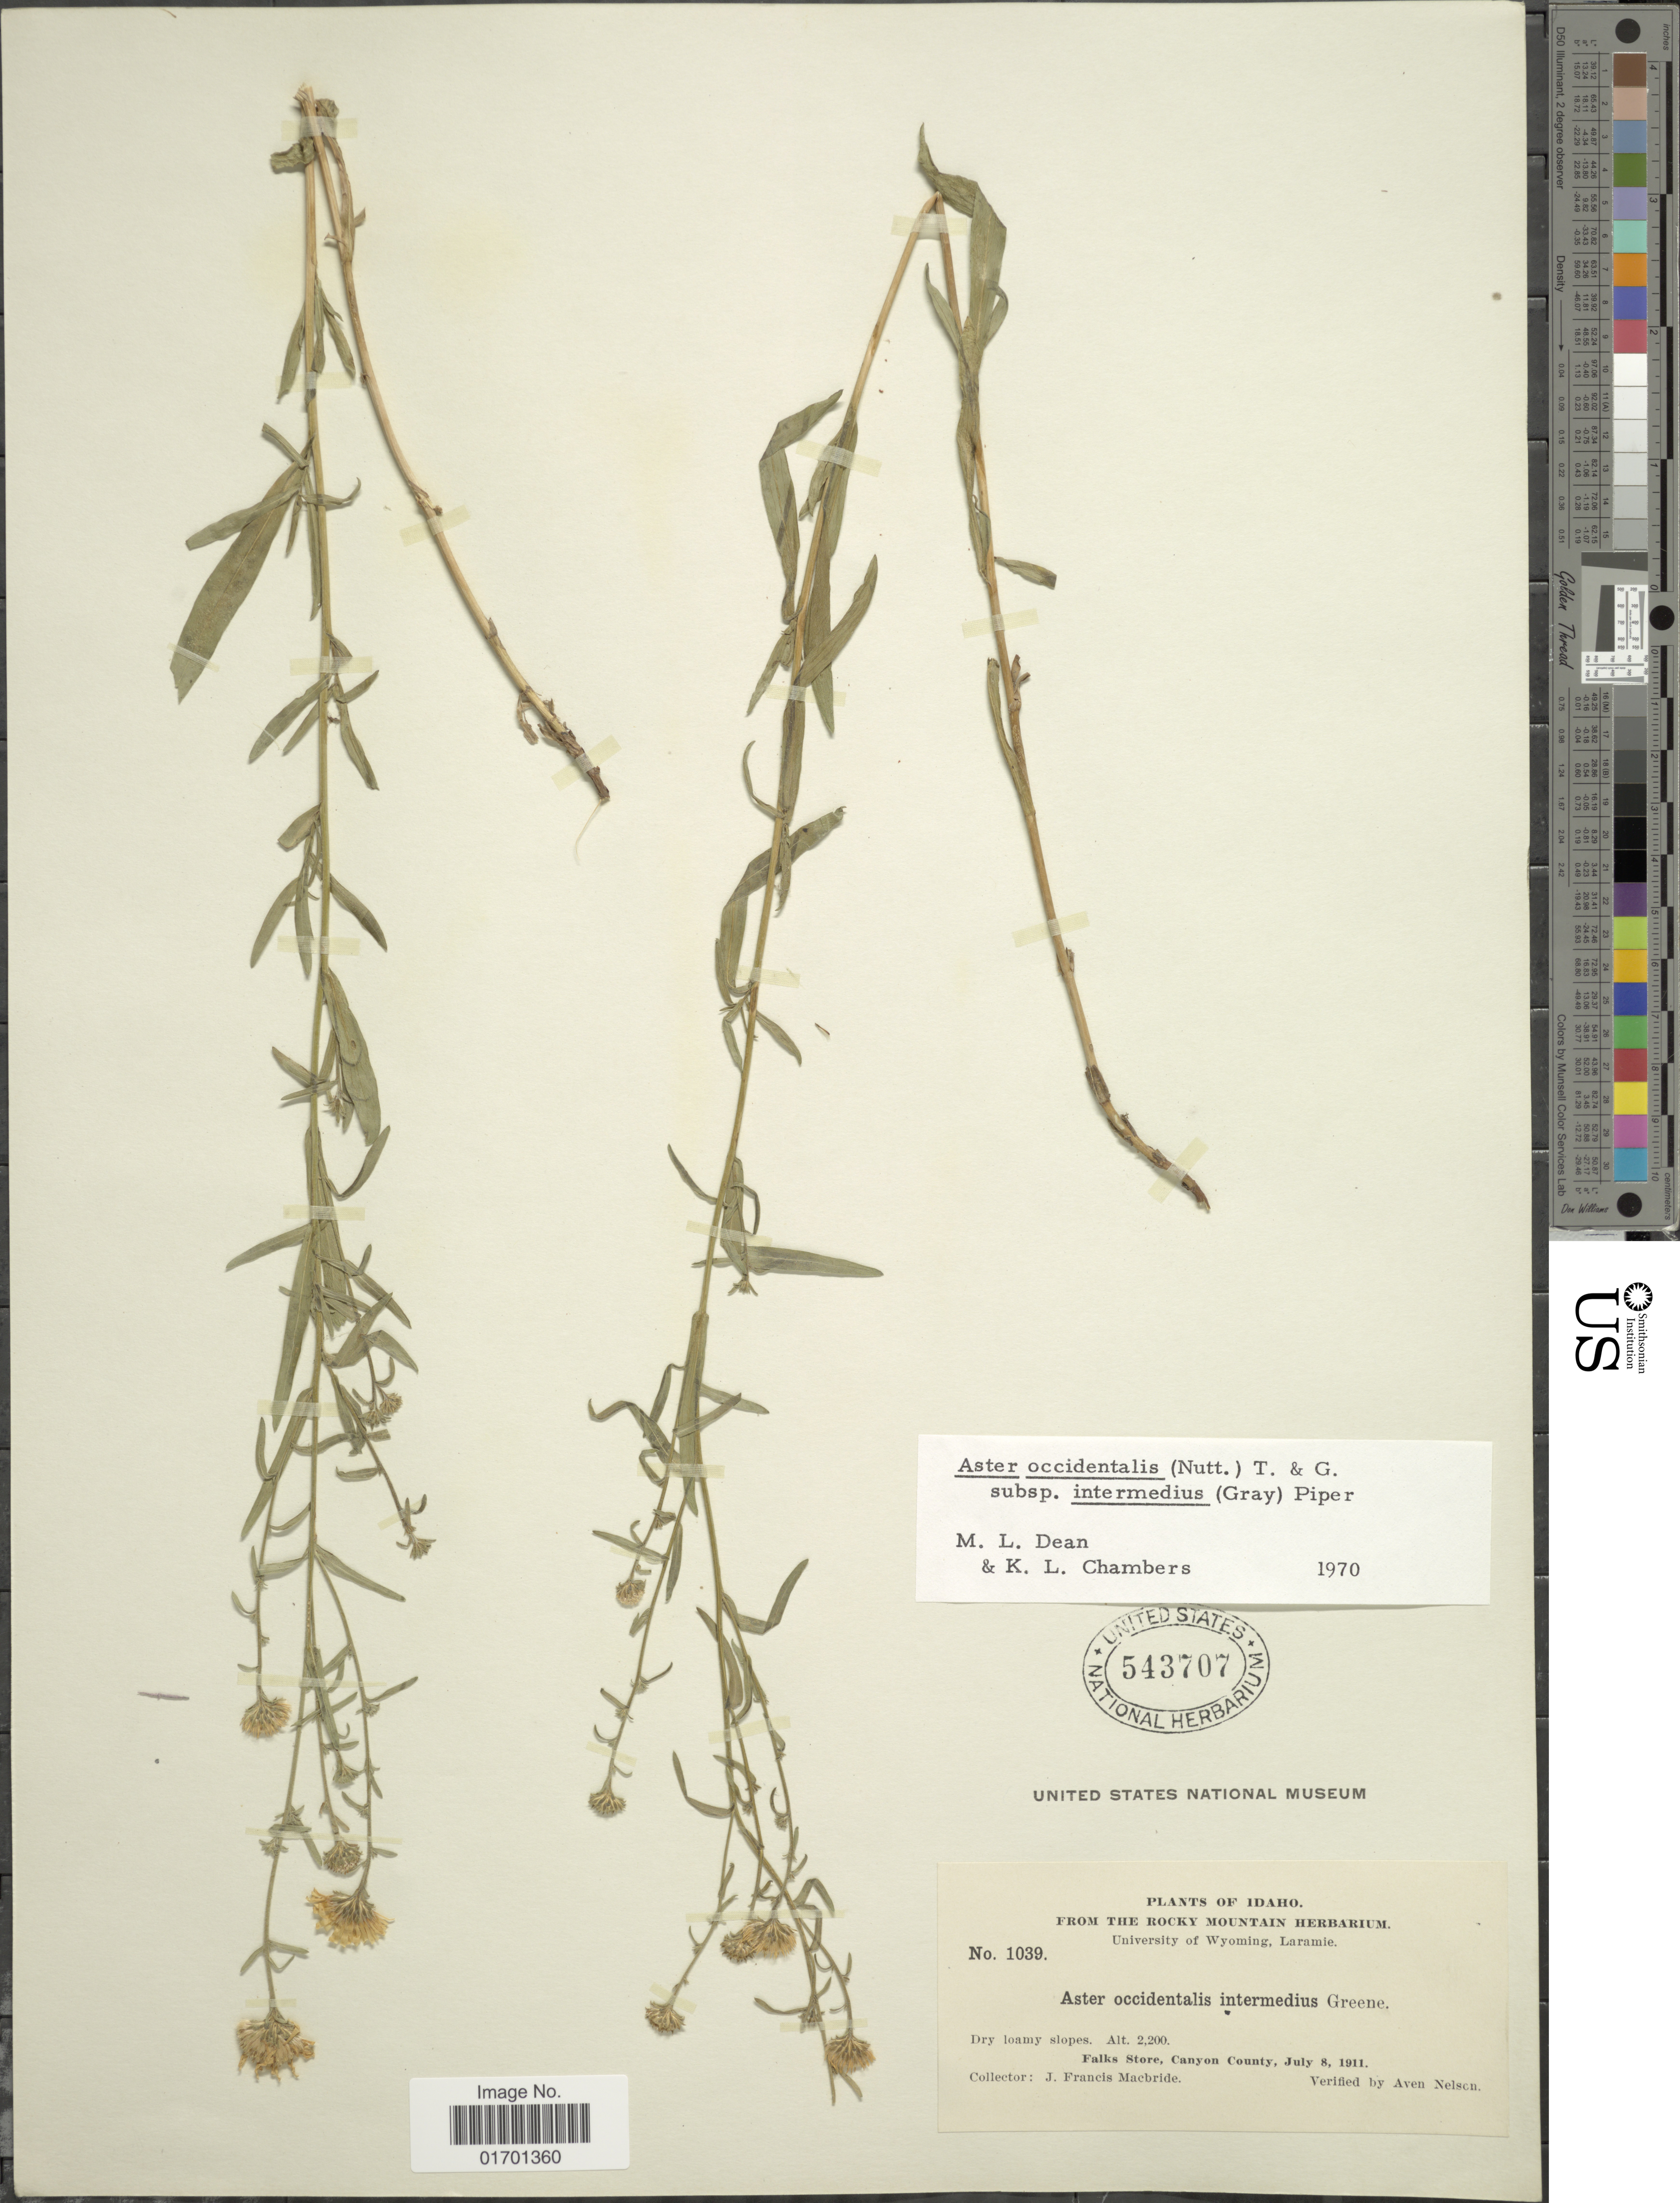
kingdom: Plantae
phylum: Tracheophyta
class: Magnoliopsida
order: Asterales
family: Asteraceae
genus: Symphyotrichum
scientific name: Symphyotrichum spathulatum var. intermedium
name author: (A. Gray) G.L. Nesom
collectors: J. F. Macbride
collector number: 1039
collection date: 1911-07-08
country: United States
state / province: Idaho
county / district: Canyon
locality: Falk's Store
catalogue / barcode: US 543707